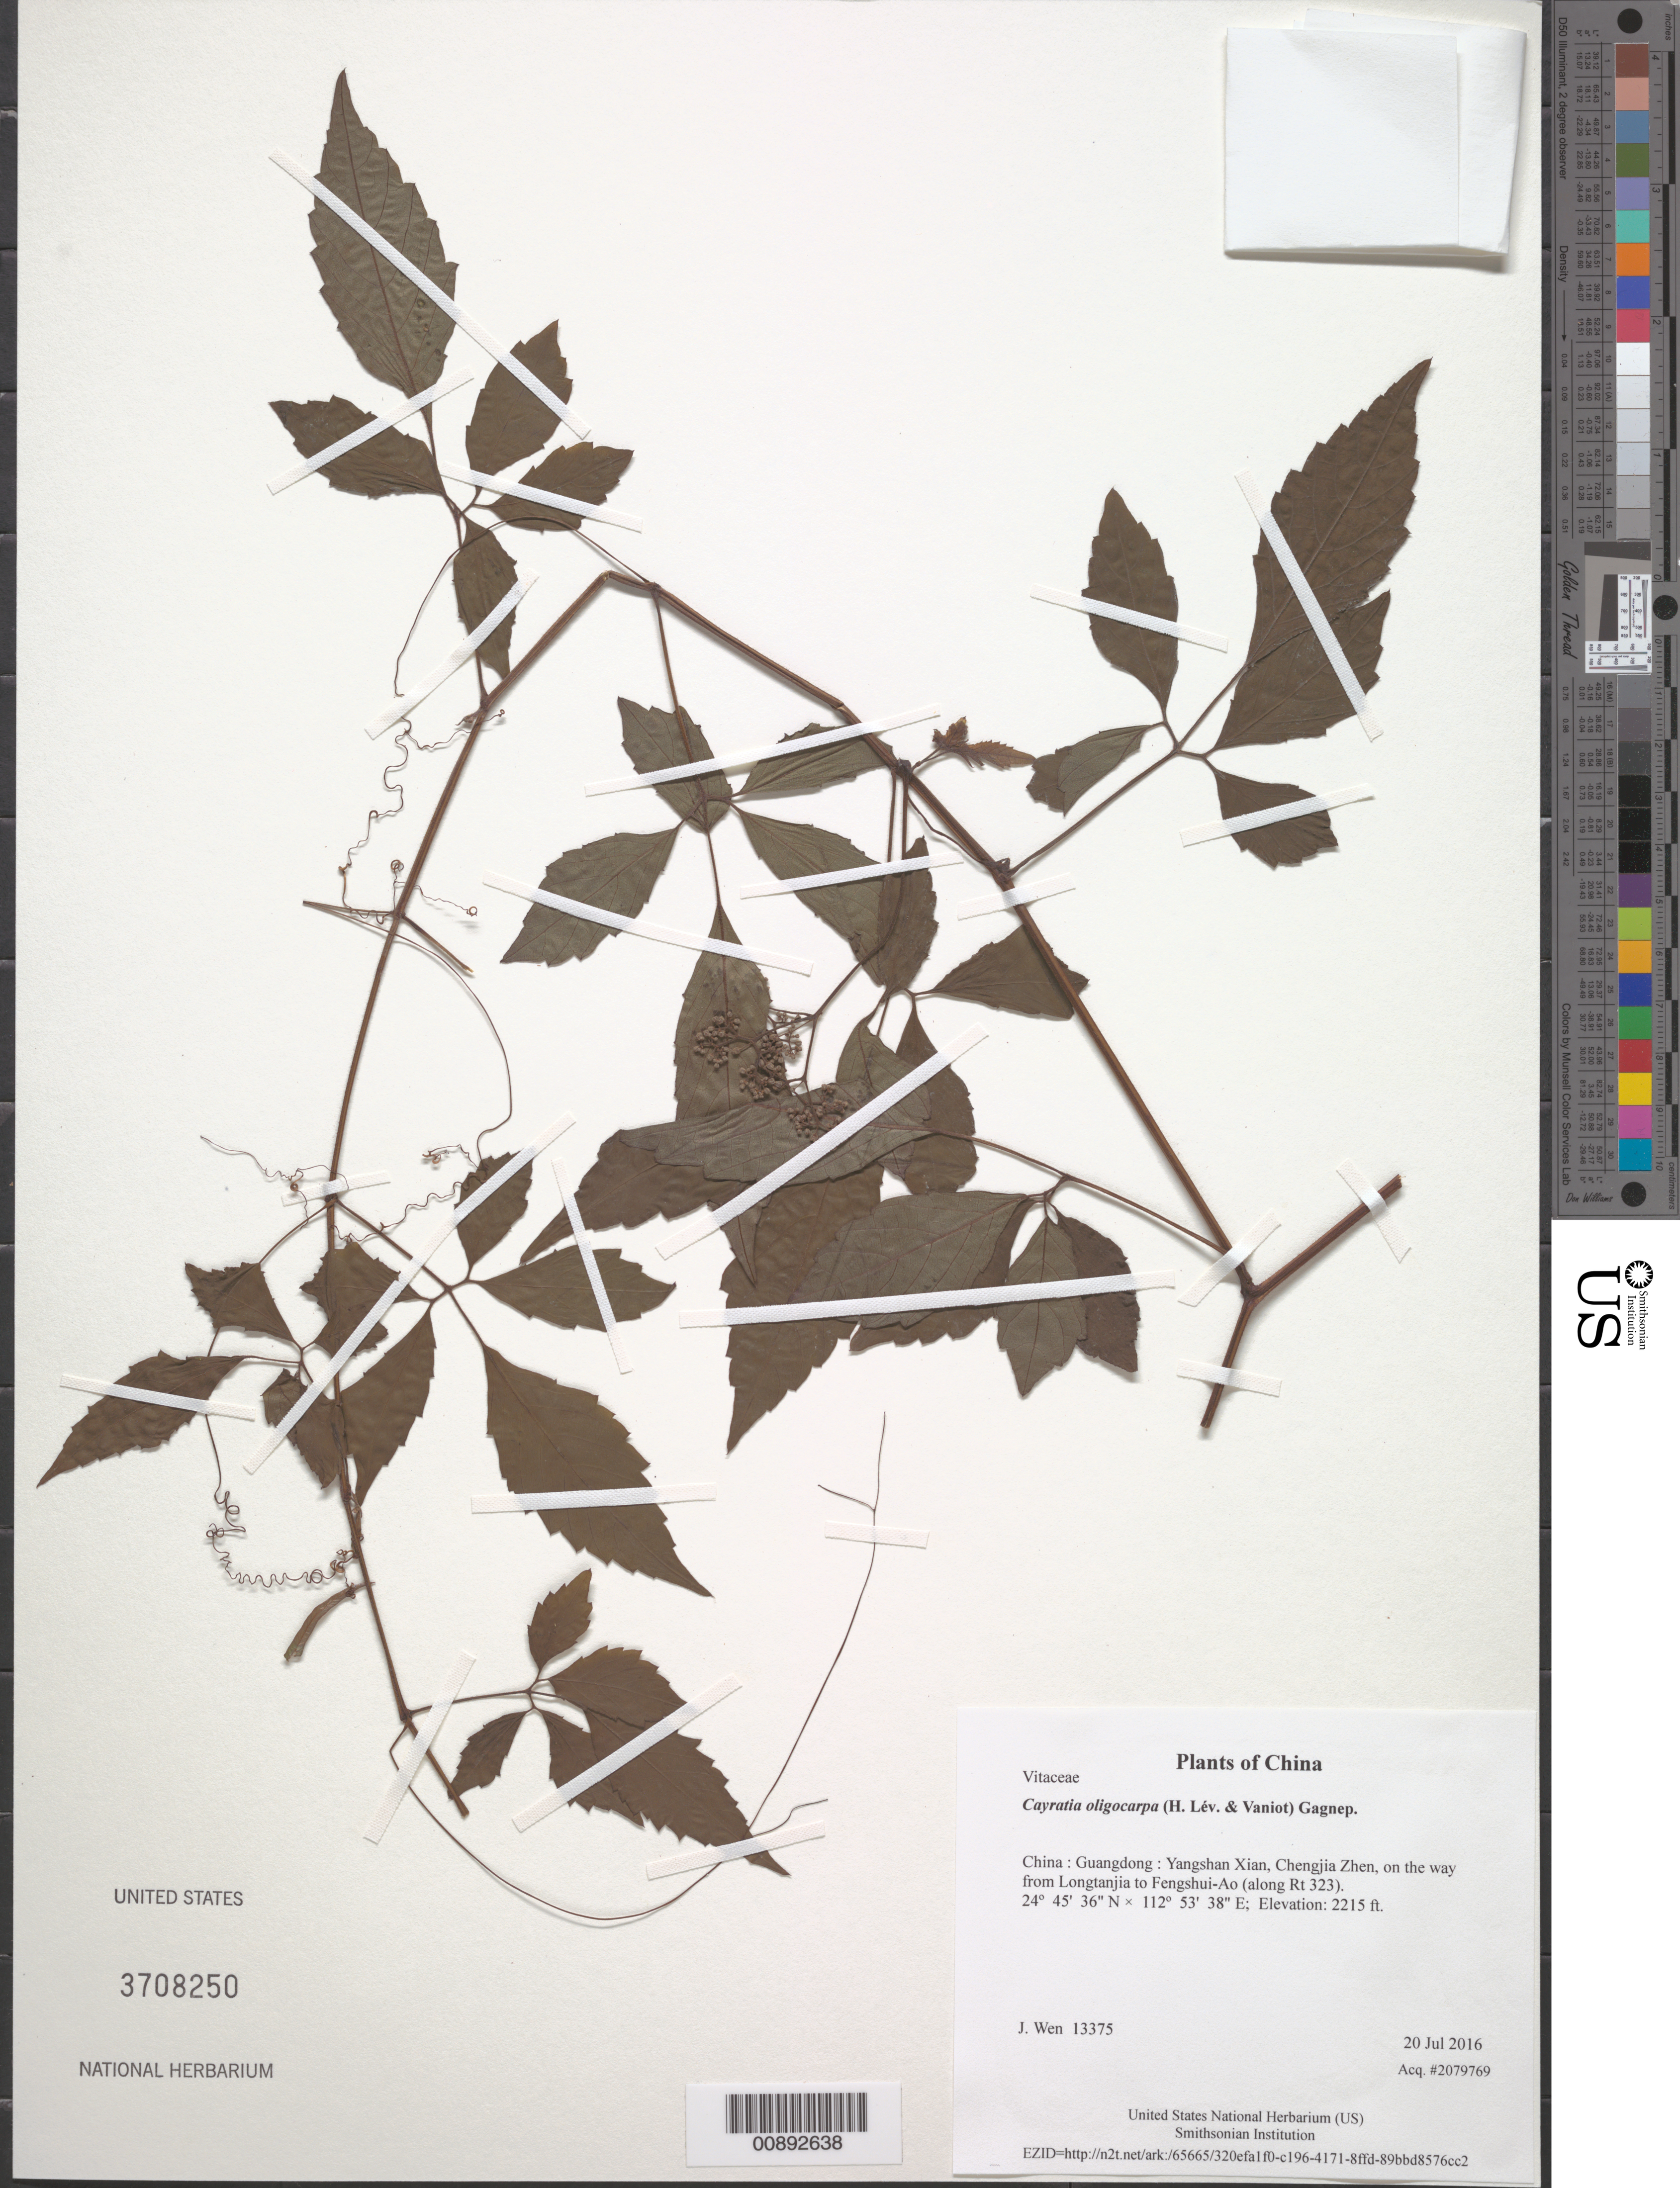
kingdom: Plantae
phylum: Tracheophyta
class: Magnoliopsida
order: Vitales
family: Vitaceae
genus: Pseudocayratia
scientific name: Pseudocayratia oliogocarpa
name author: (H. Lév. & Vaniot) J. Wen & L.M. Lu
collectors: J. Wen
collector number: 13375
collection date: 2016-07-20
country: China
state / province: Guangdong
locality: Yangshan Xian, Chengjia Zhen, on the way from Longtanjia to Fengshui-Ao (along Rt 323)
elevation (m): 675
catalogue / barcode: US 3708250